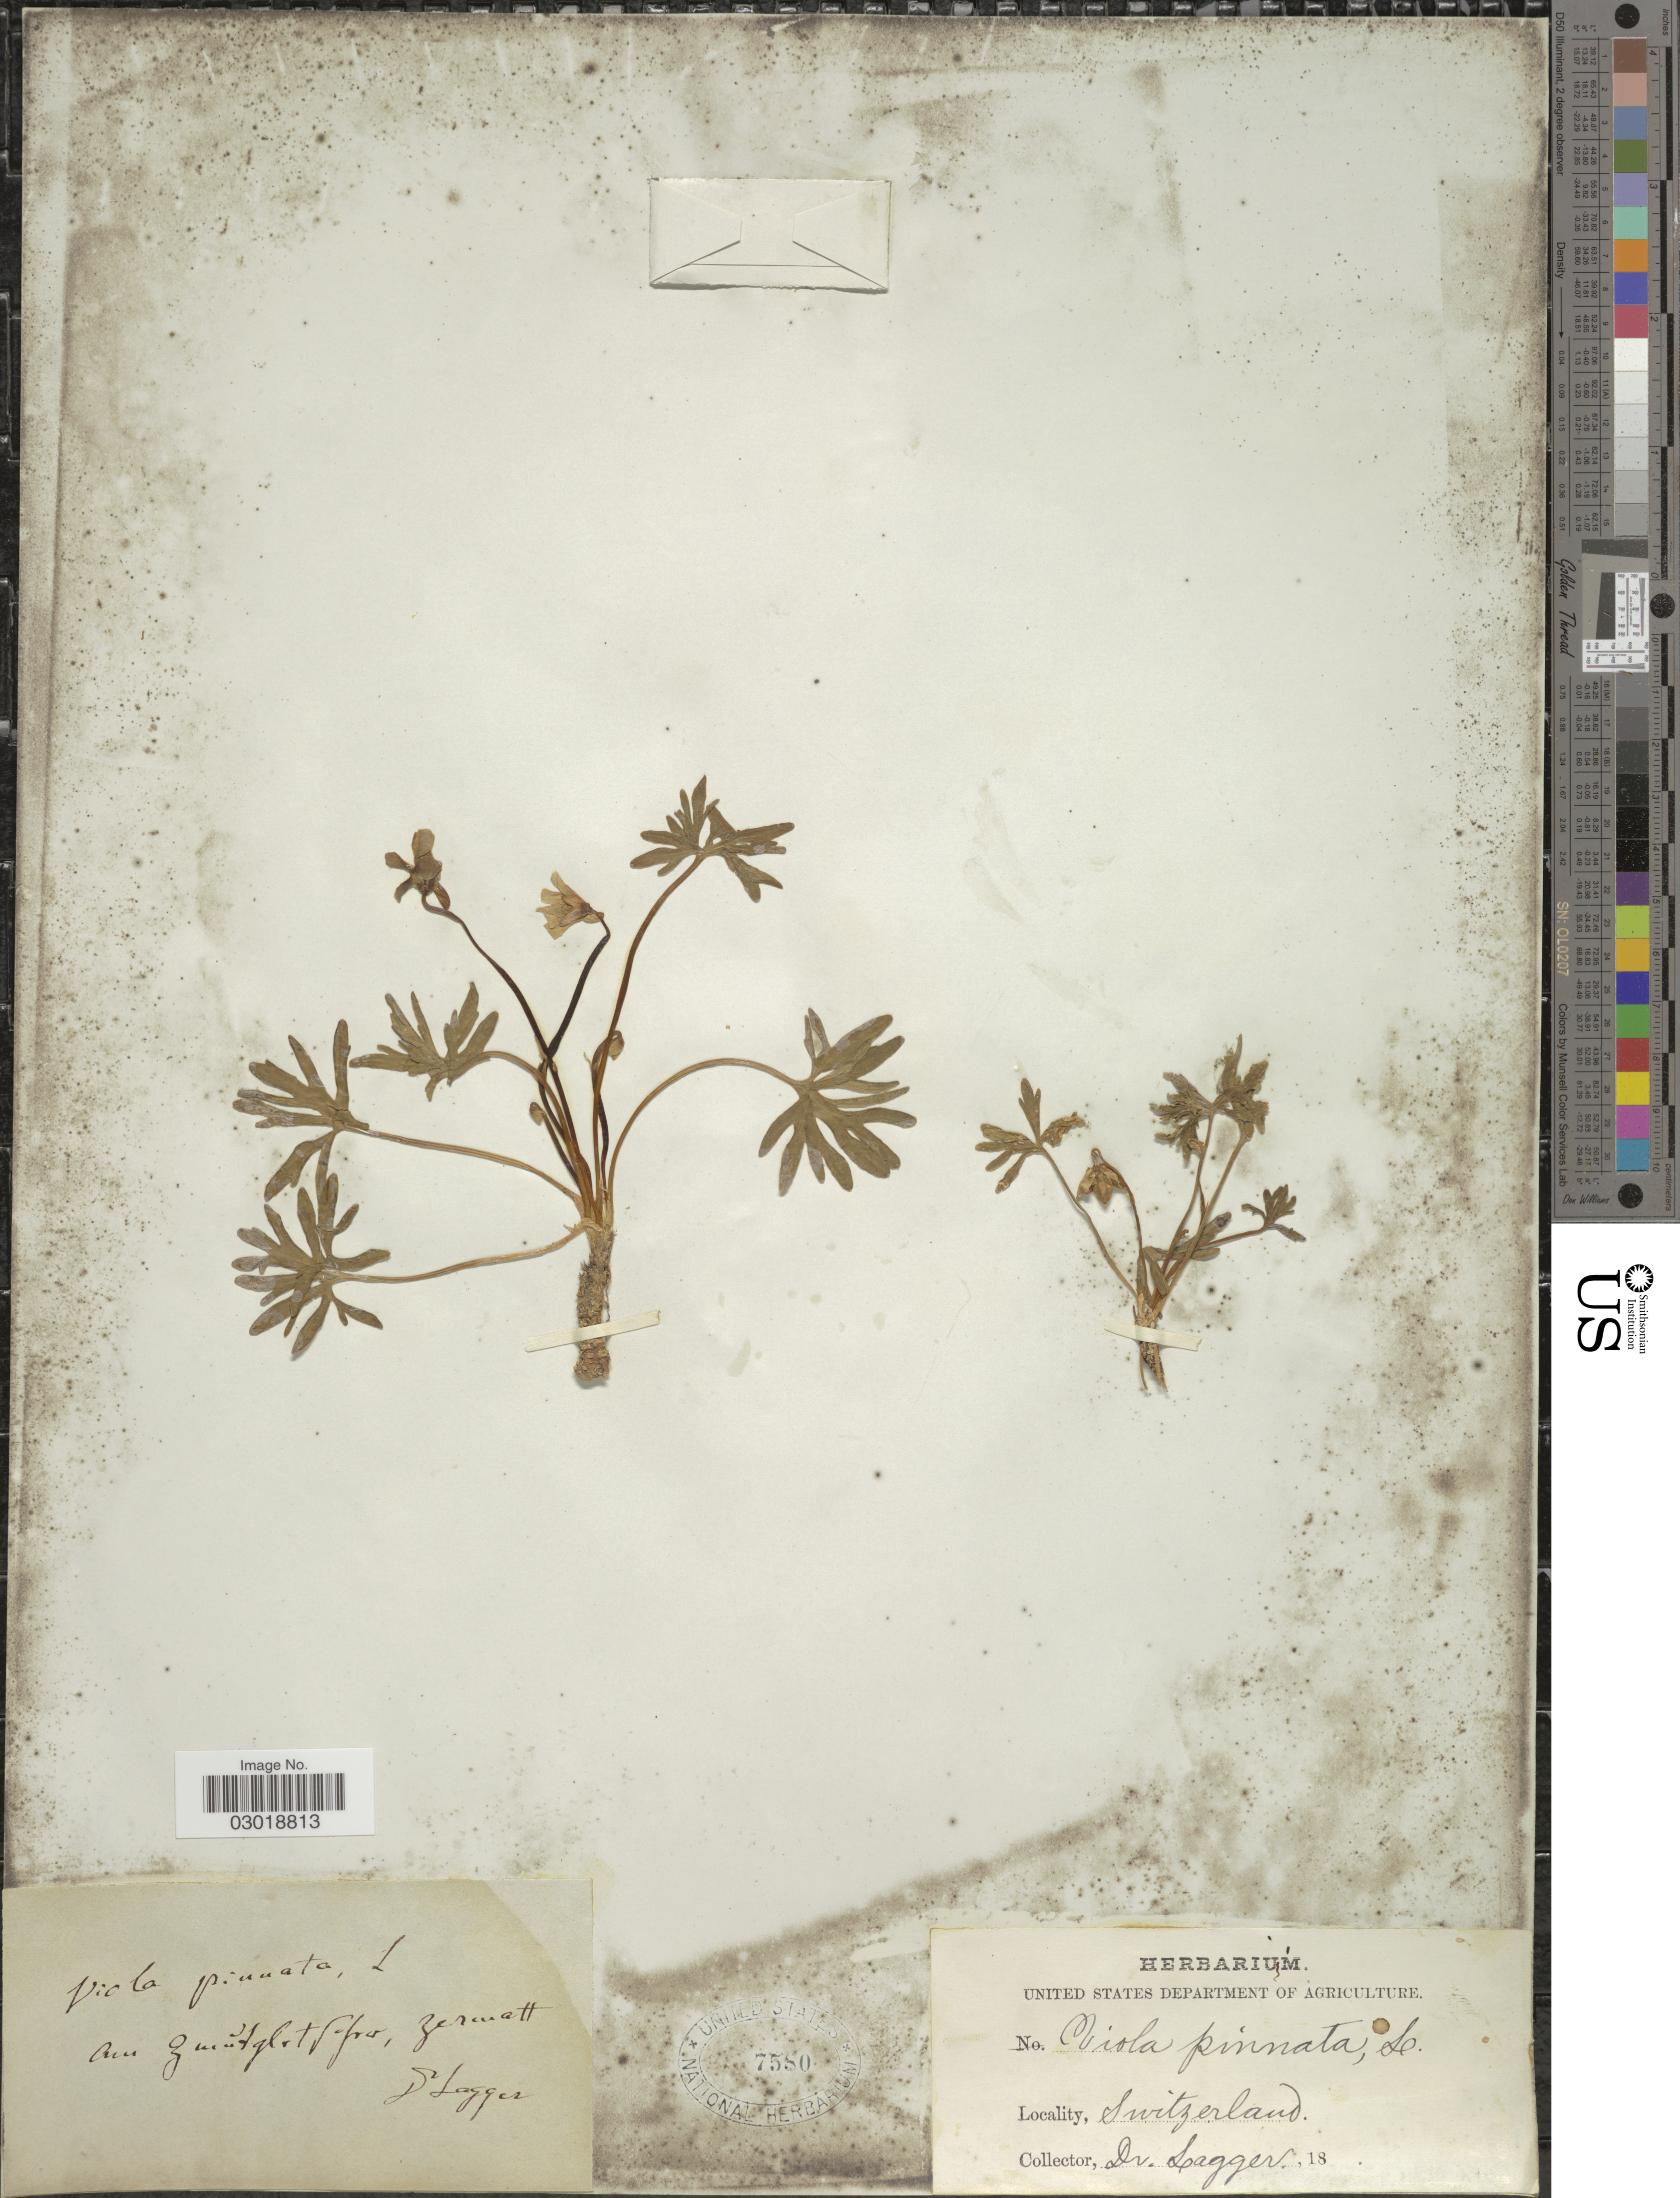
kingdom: Plantae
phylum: Tracheophyta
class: Magnoliopsida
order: Malpighiales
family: Violaceae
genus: Viola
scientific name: Viola pinnata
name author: L.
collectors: F. J. Lagger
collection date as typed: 18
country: Switzerland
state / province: Valais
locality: Zmutt Glacier. Zermatt.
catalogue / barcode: US 7580